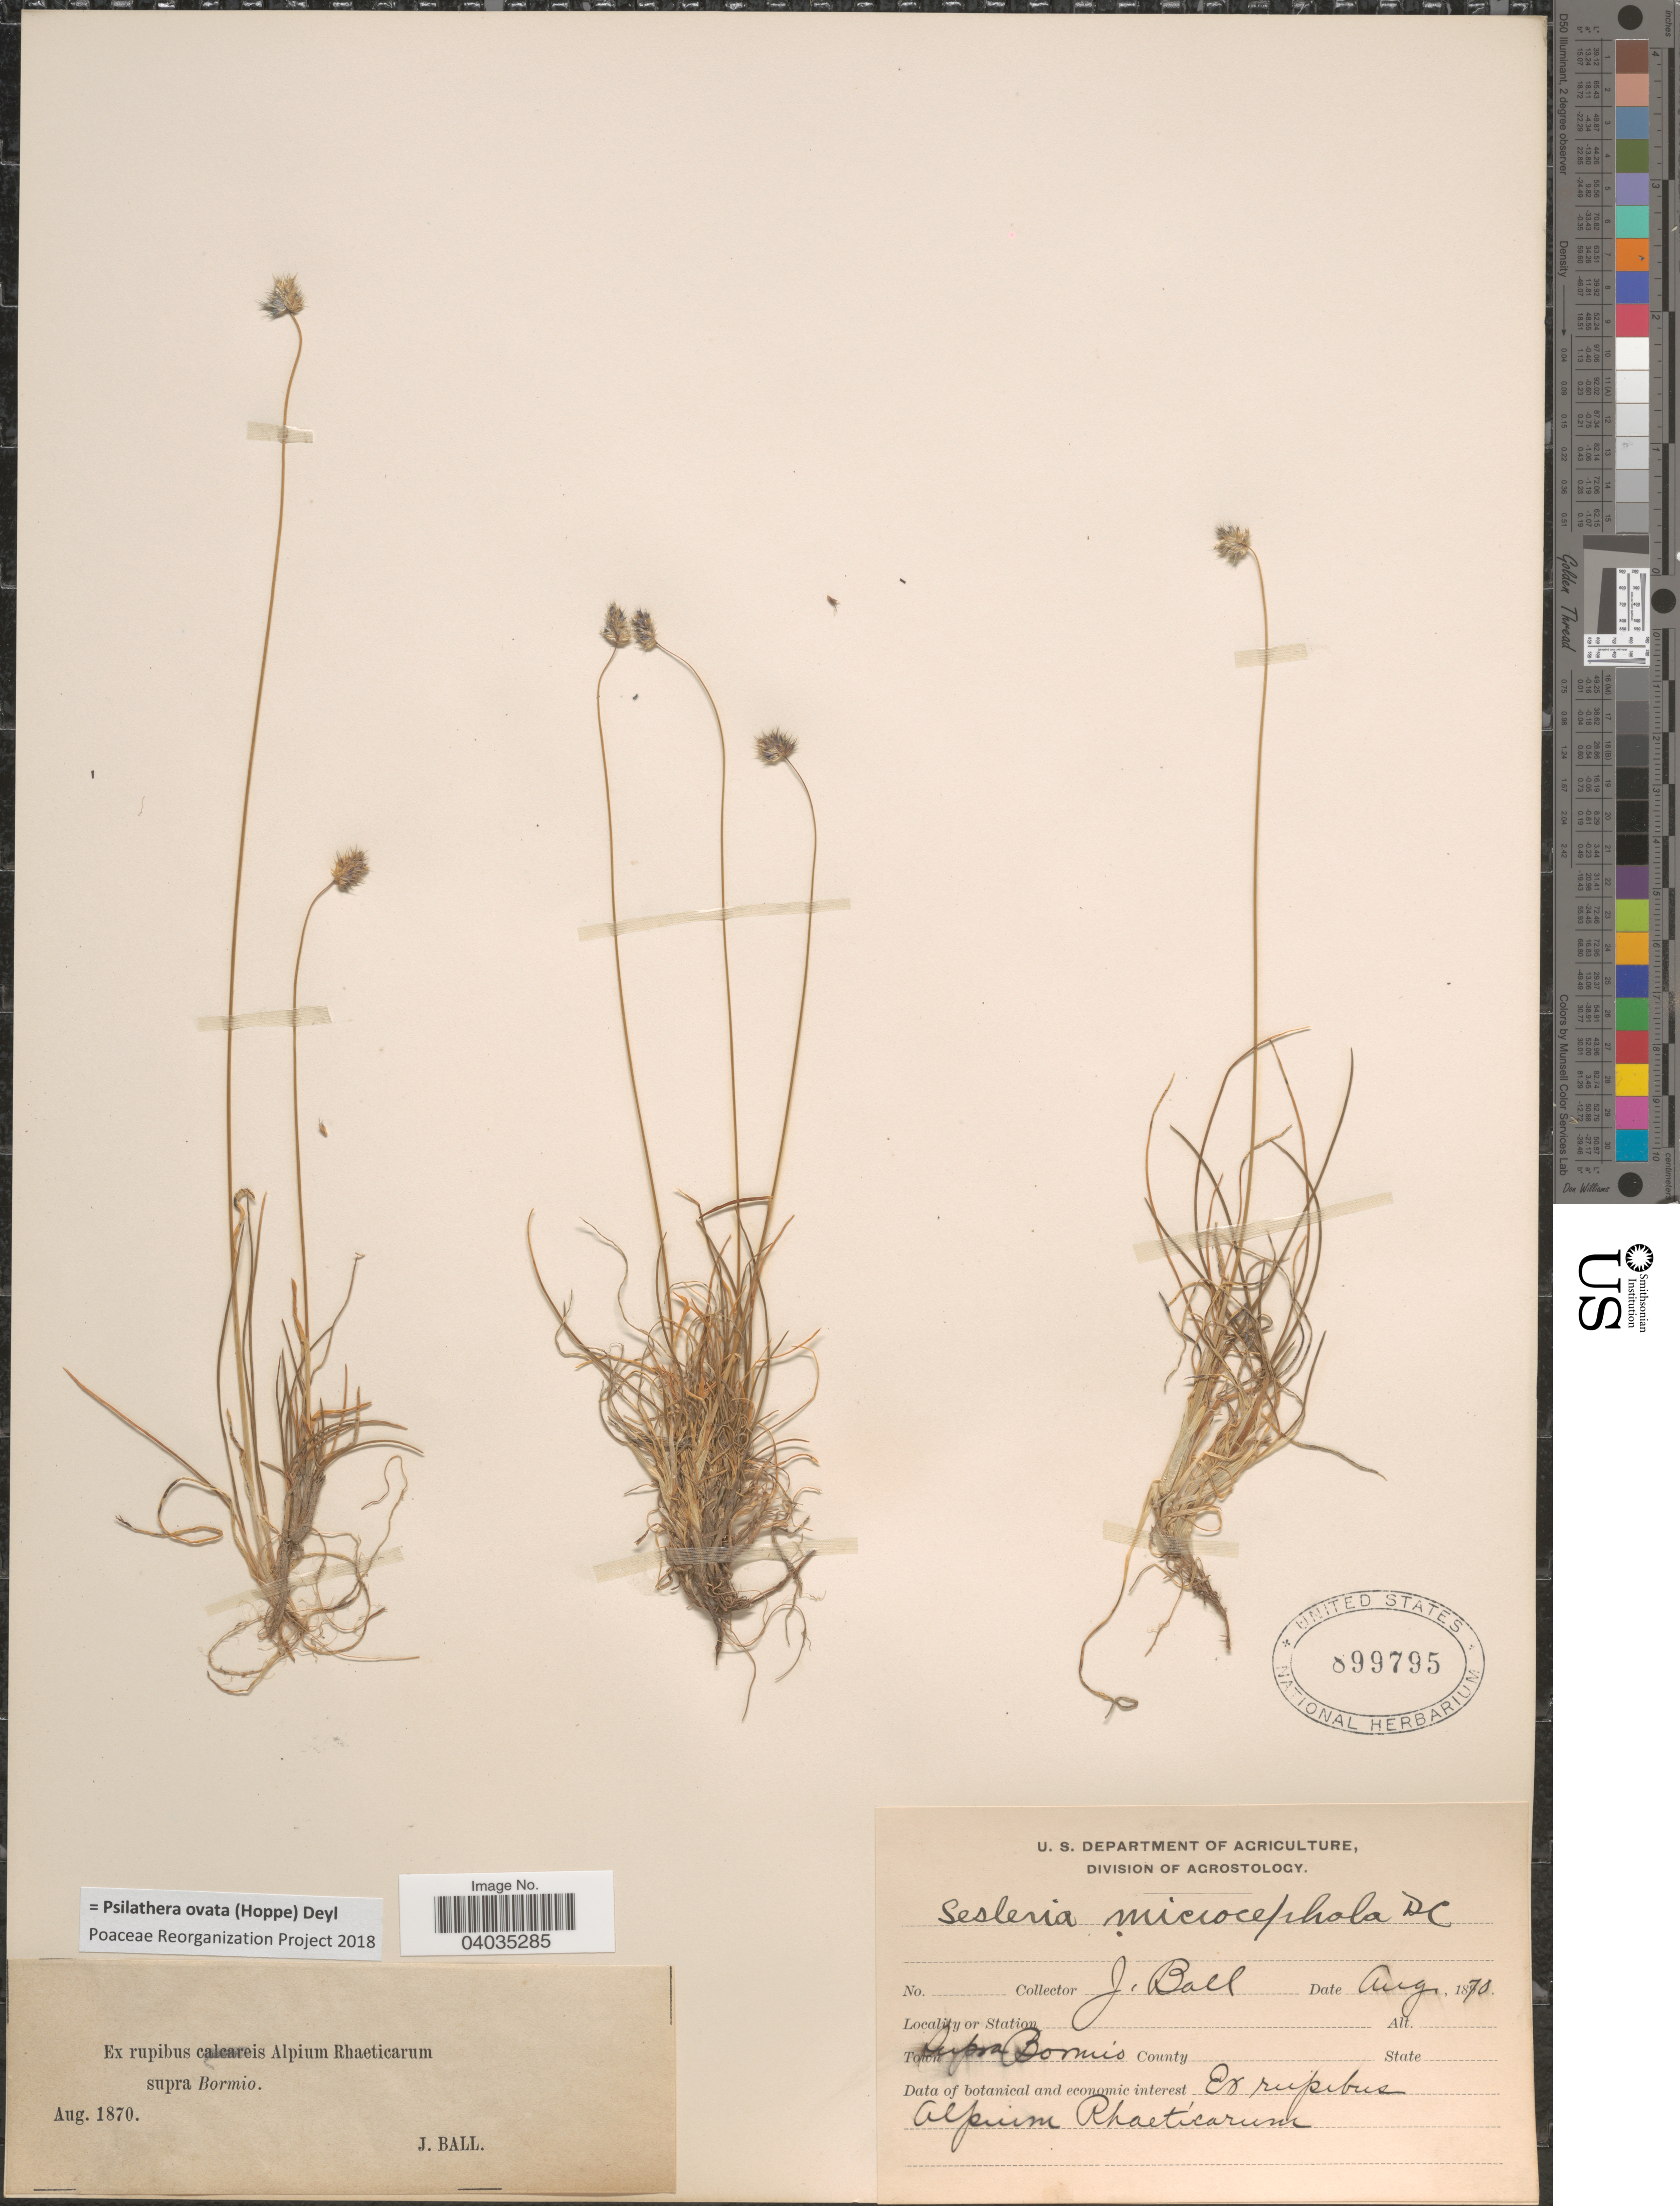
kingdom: Plantae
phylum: Tracheophyta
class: Liliopsida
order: Poales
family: Poaceae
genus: Psilathera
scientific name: Psilathera ovata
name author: (Hoppe) Deyl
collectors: J. Ball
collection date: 1870-08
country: Italy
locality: Ex rubipus Alpium Rhaeticarum supra Bormio.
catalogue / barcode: US 899795